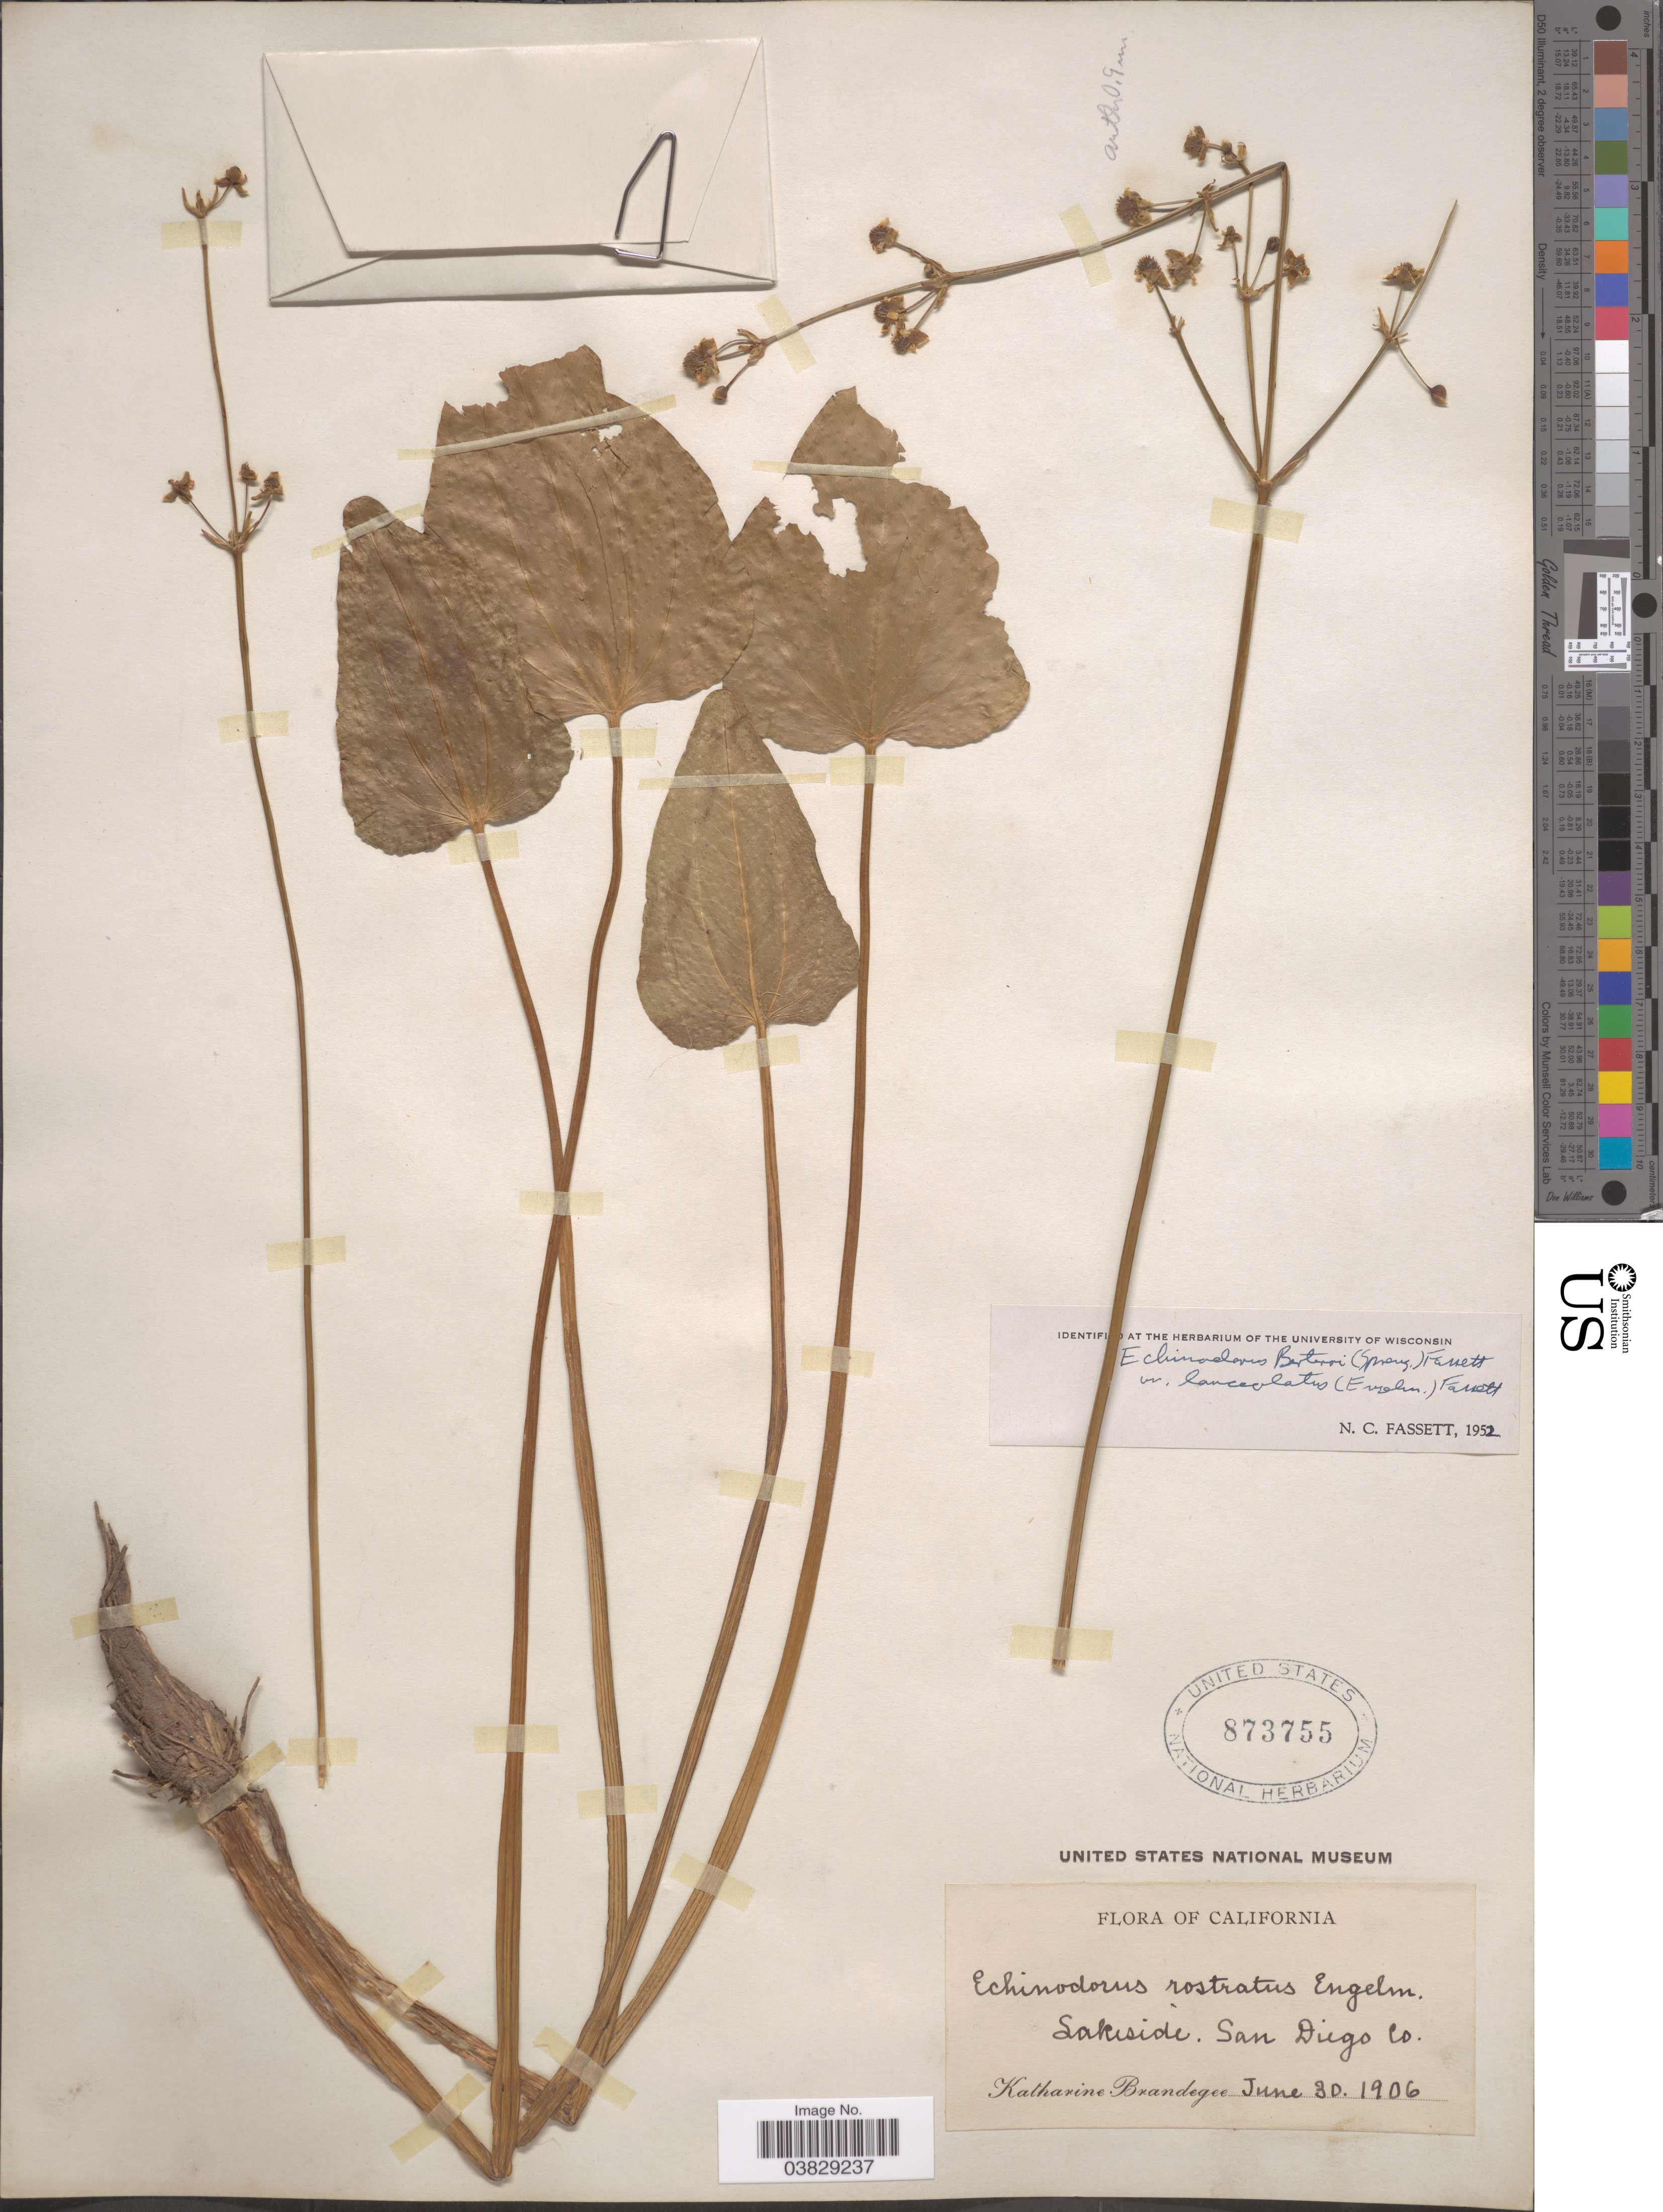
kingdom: Plantae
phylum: Tracheophyta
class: Liliopsida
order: Alismatales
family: Alismataceae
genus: Echinodorus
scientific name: Echinodorus berteroi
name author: (Spreng.) Fassett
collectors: M. K. Brandegee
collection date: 1906-06-30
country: United States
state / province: California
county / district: San Diego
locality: Lakeside. San Diego Co.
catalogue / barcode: US 873755